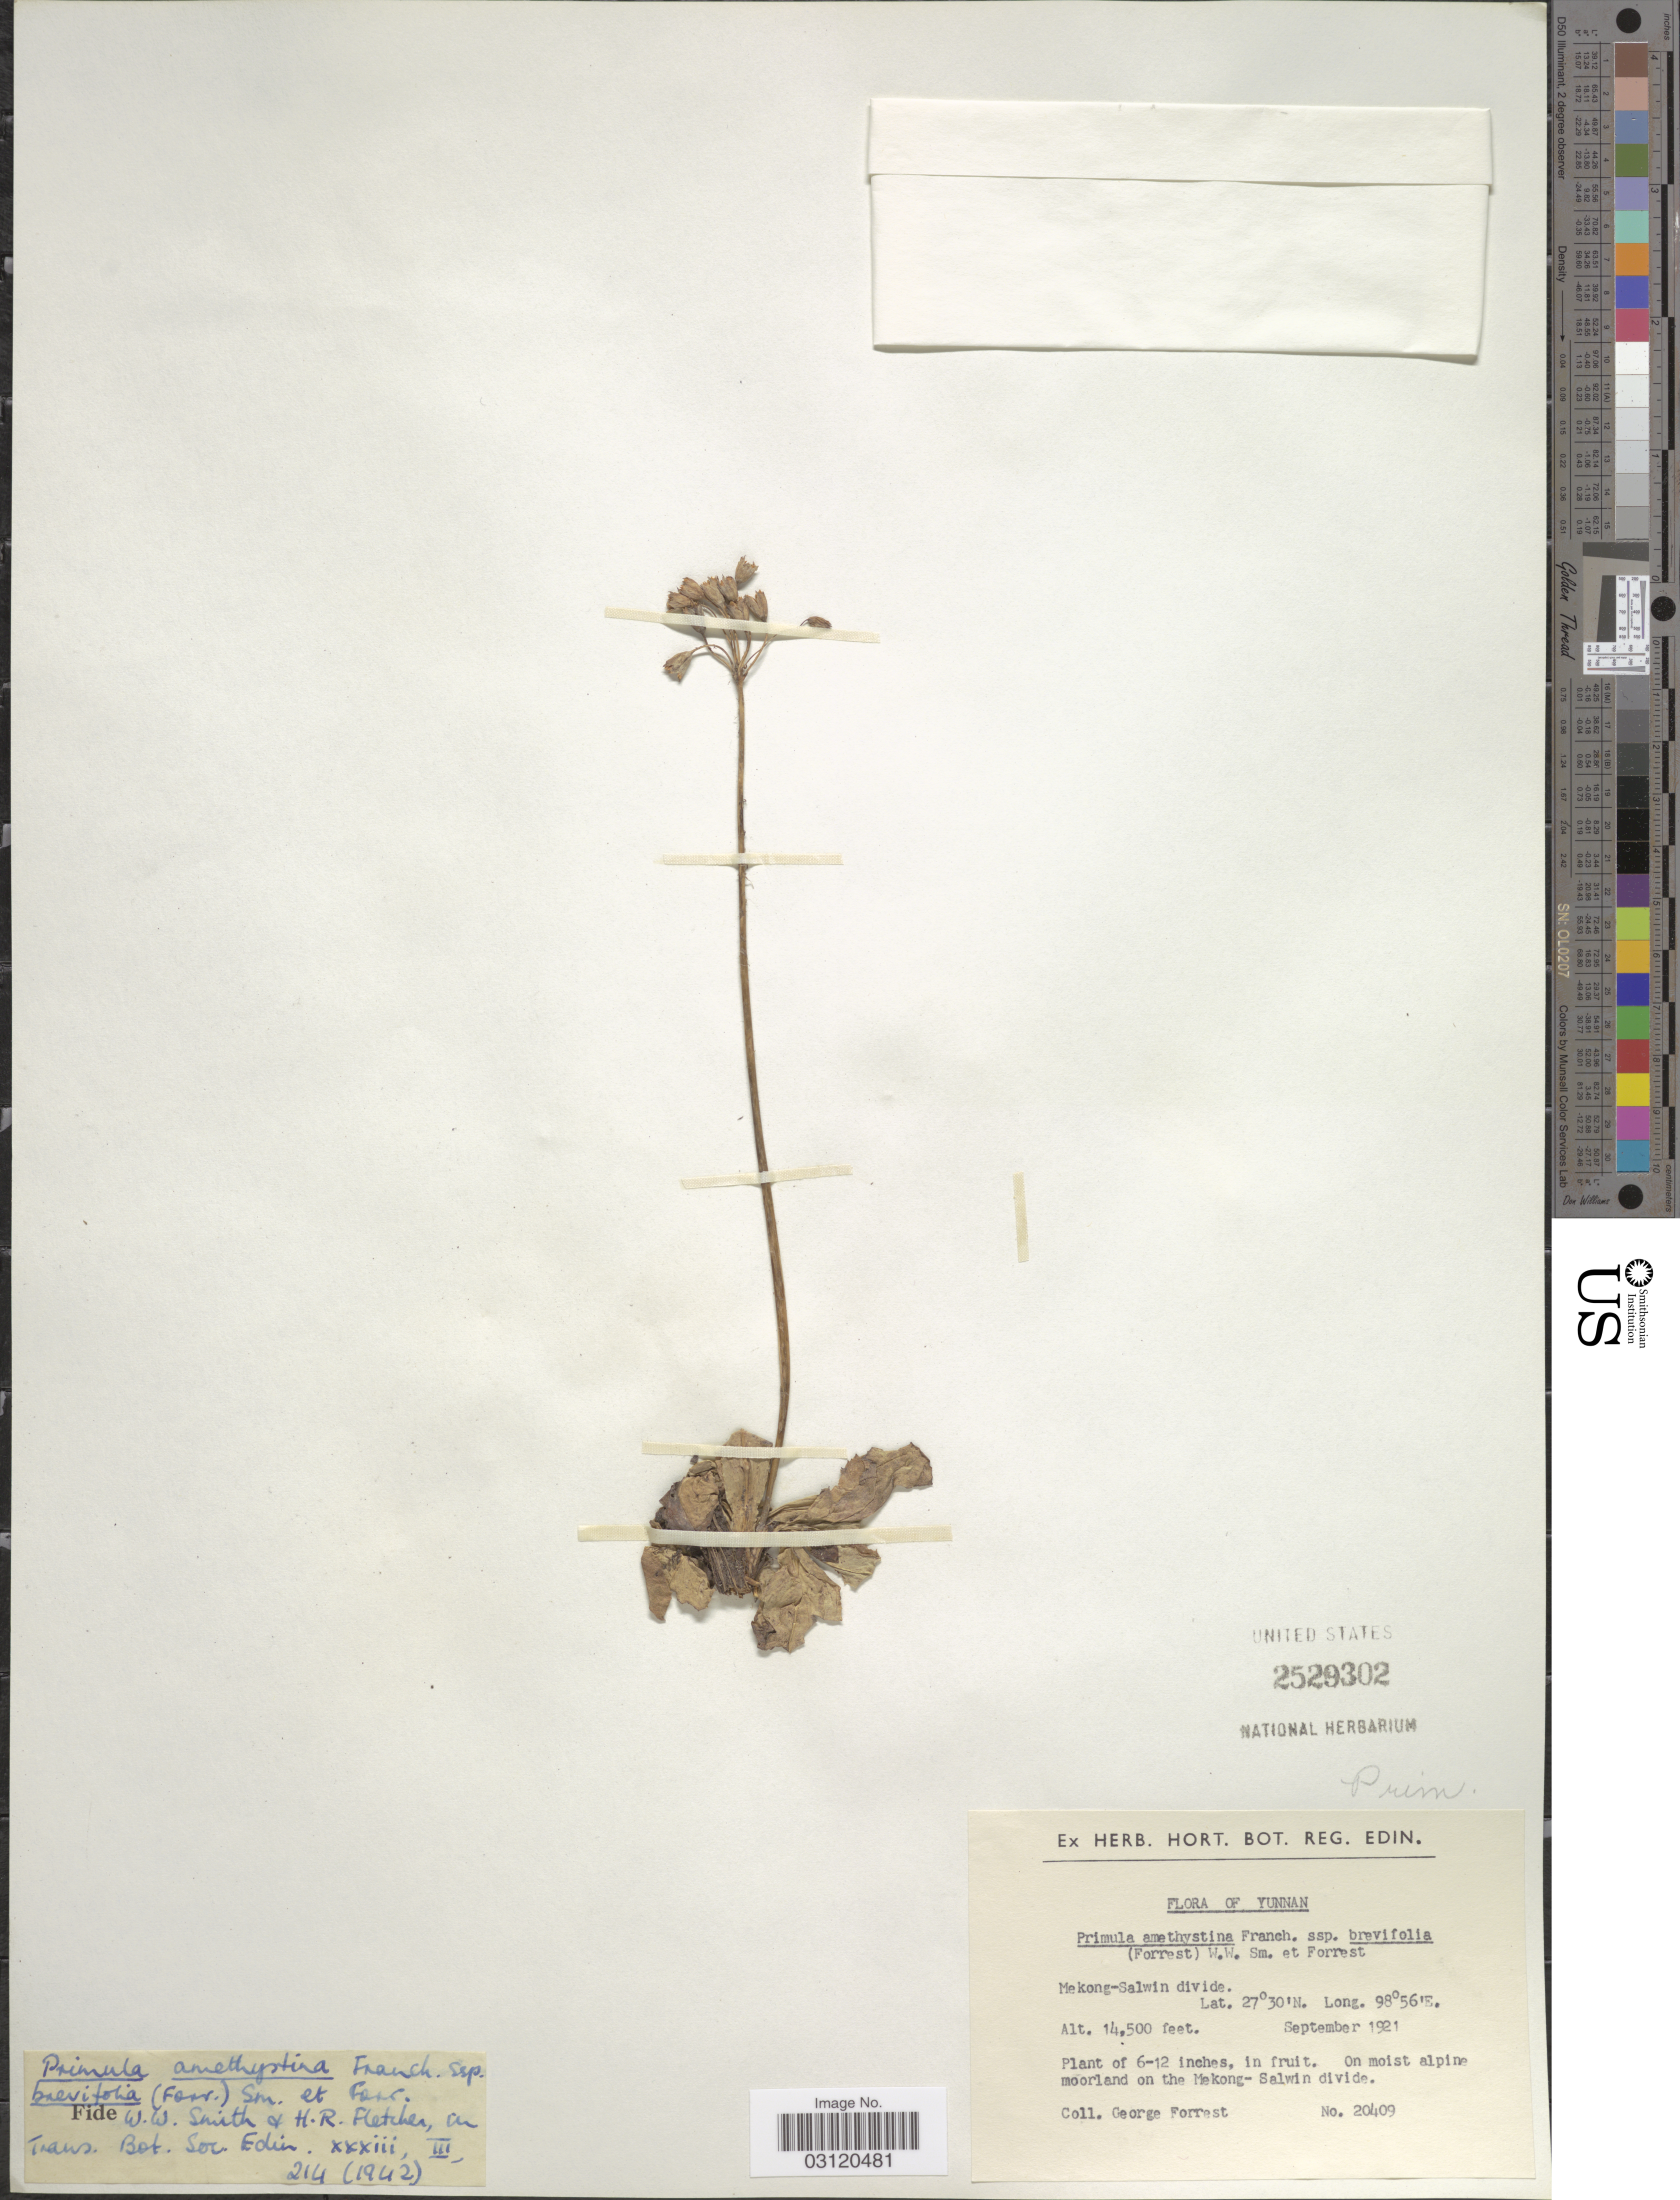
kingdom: Plantae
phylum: Tracheophyta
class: Magnoliopsida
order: Ericales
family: Primulaceae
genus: Primula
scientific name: Primula amethystina subsp. brevifolia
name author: (Forrest) W.W. Sm. & Forrest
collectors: G. Forrest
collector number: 20409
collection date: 1921-09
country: China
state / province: Yunnan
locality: Mekong-Salwin divide. On moist alpine moorland on the mekong-Salwin divide.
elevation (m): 4420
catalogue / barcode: US 2529302